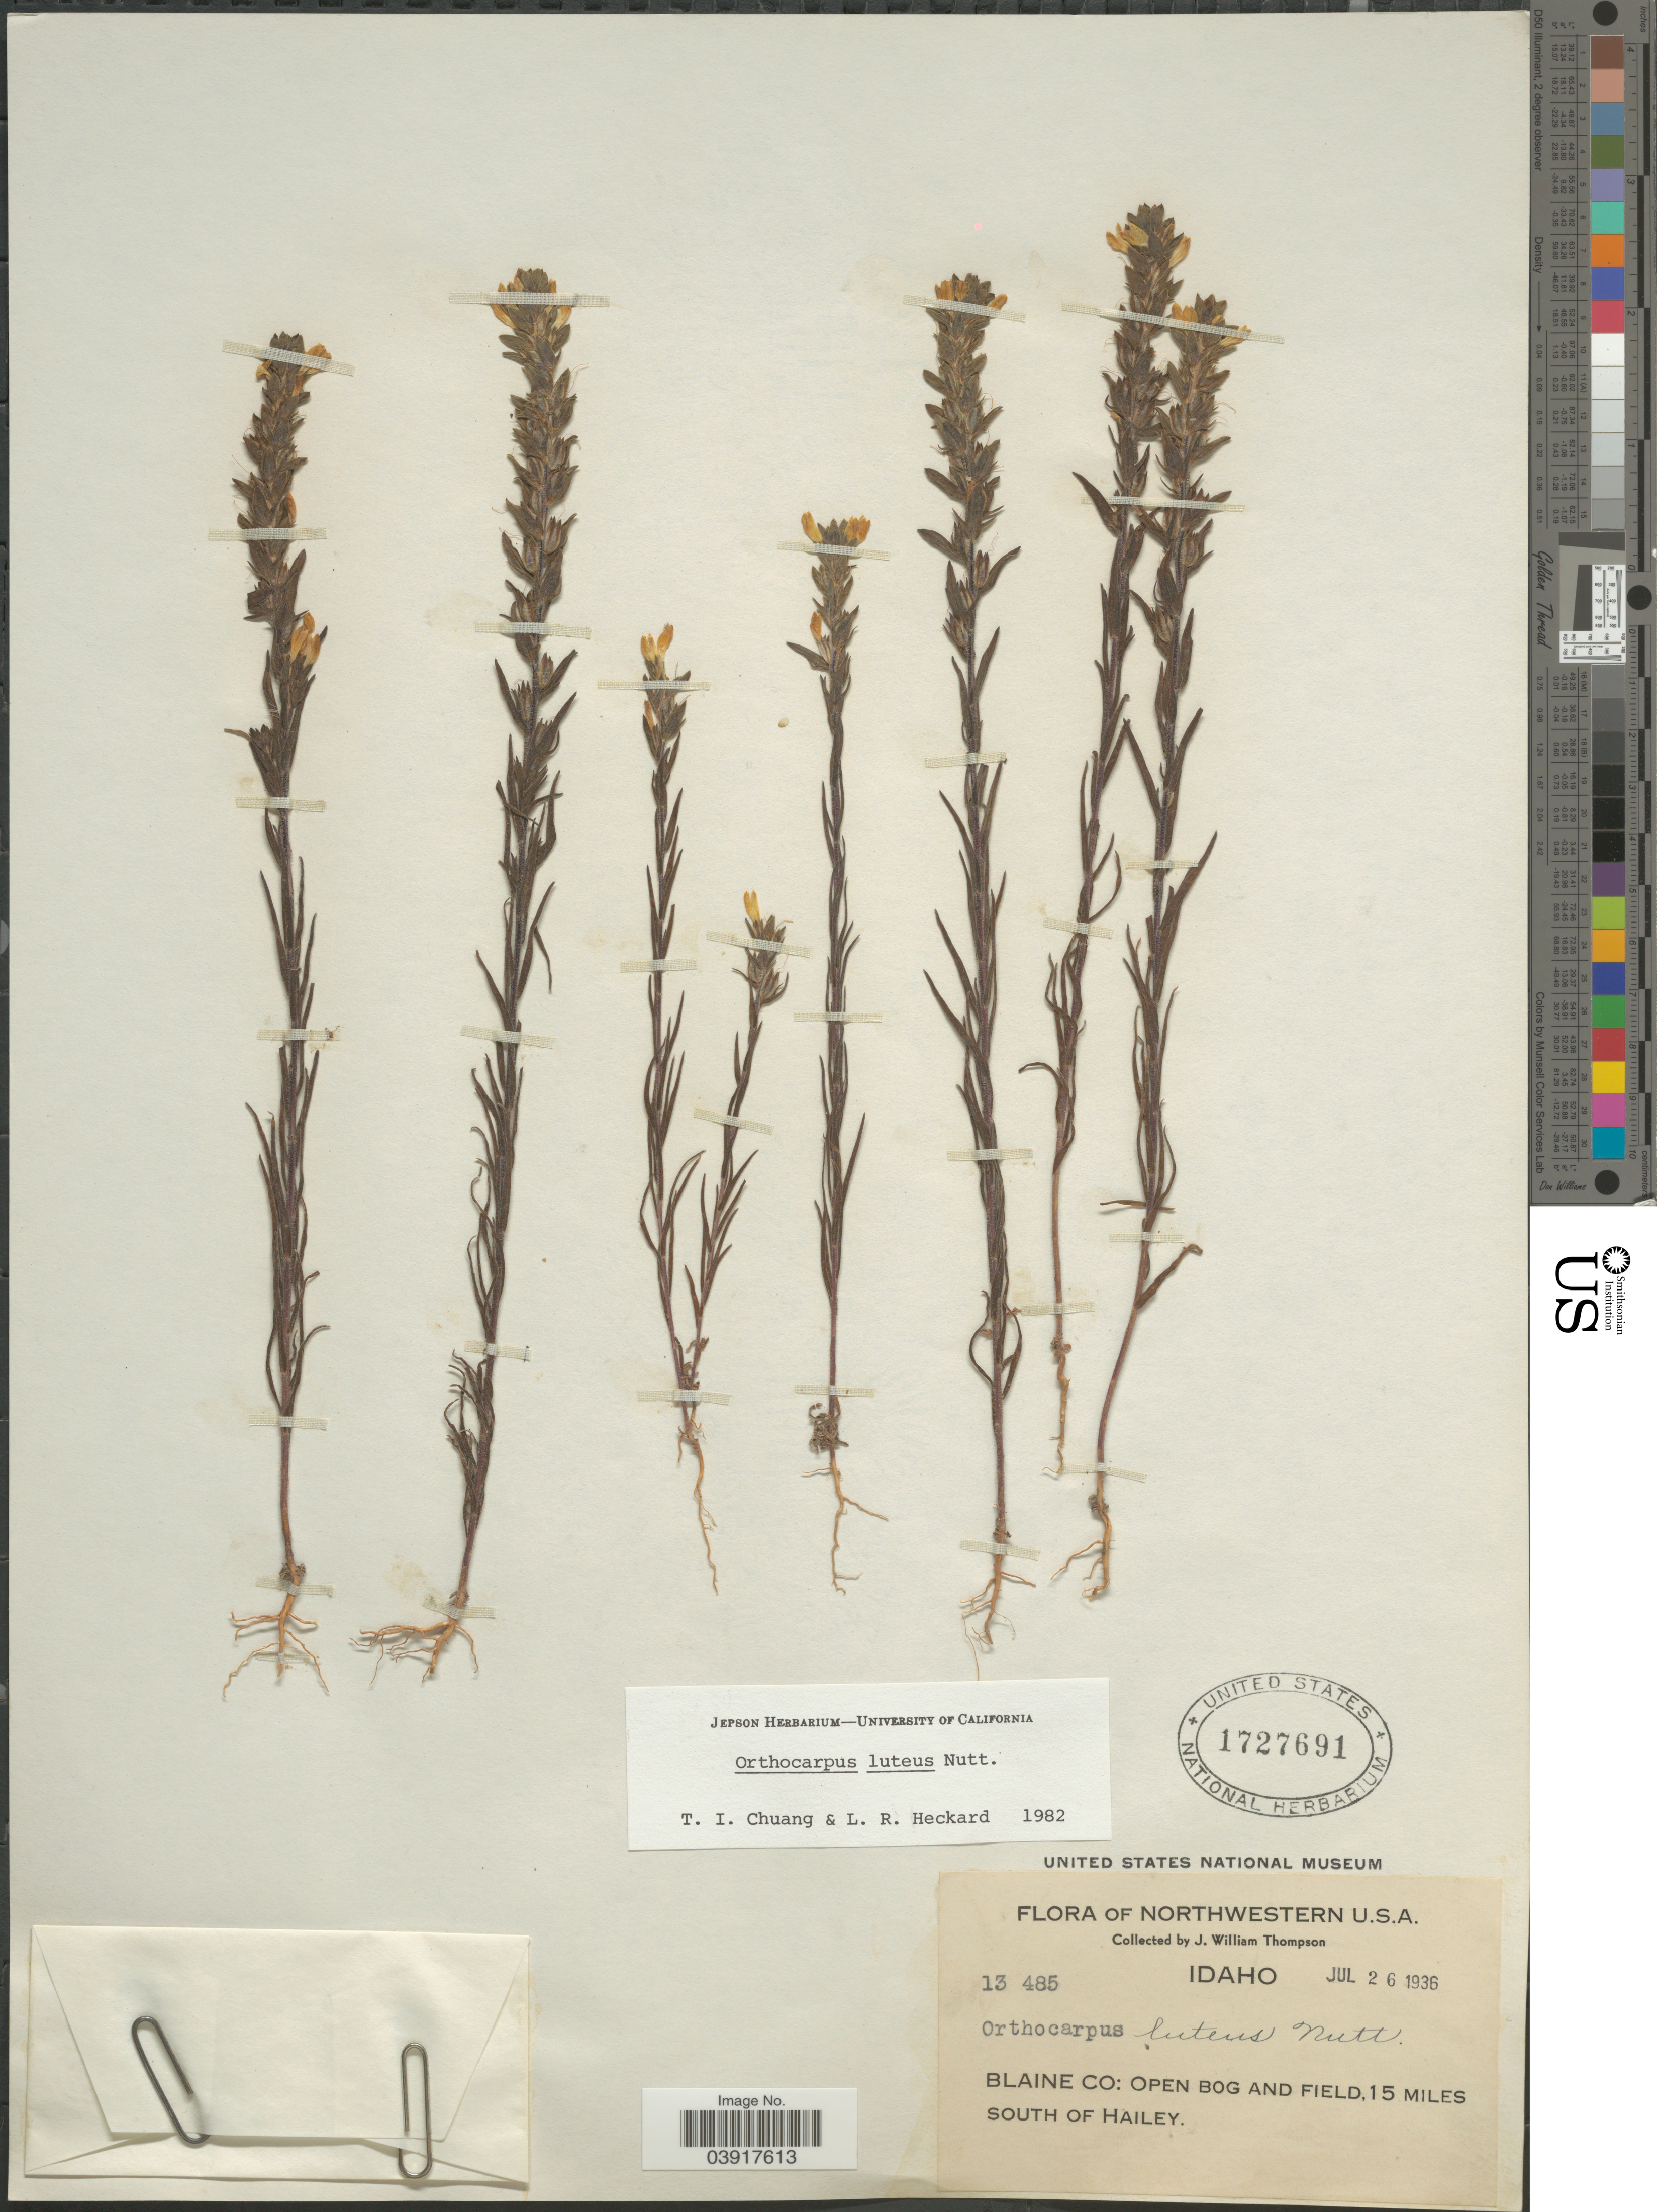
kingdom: Plantae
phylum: Tracheophyta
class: Magnoliopsida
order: Lamiales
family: Orobanchaceae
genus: Orthocarpus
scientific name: Orthocarpus luteus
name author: Nutt.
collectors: J. W. Thompson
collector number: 13485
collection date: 1936-07-26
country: United States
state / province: Idaho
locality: Blaine Co: Open bog and field, 15 miles south of Hailey.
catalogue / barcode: US 1727691